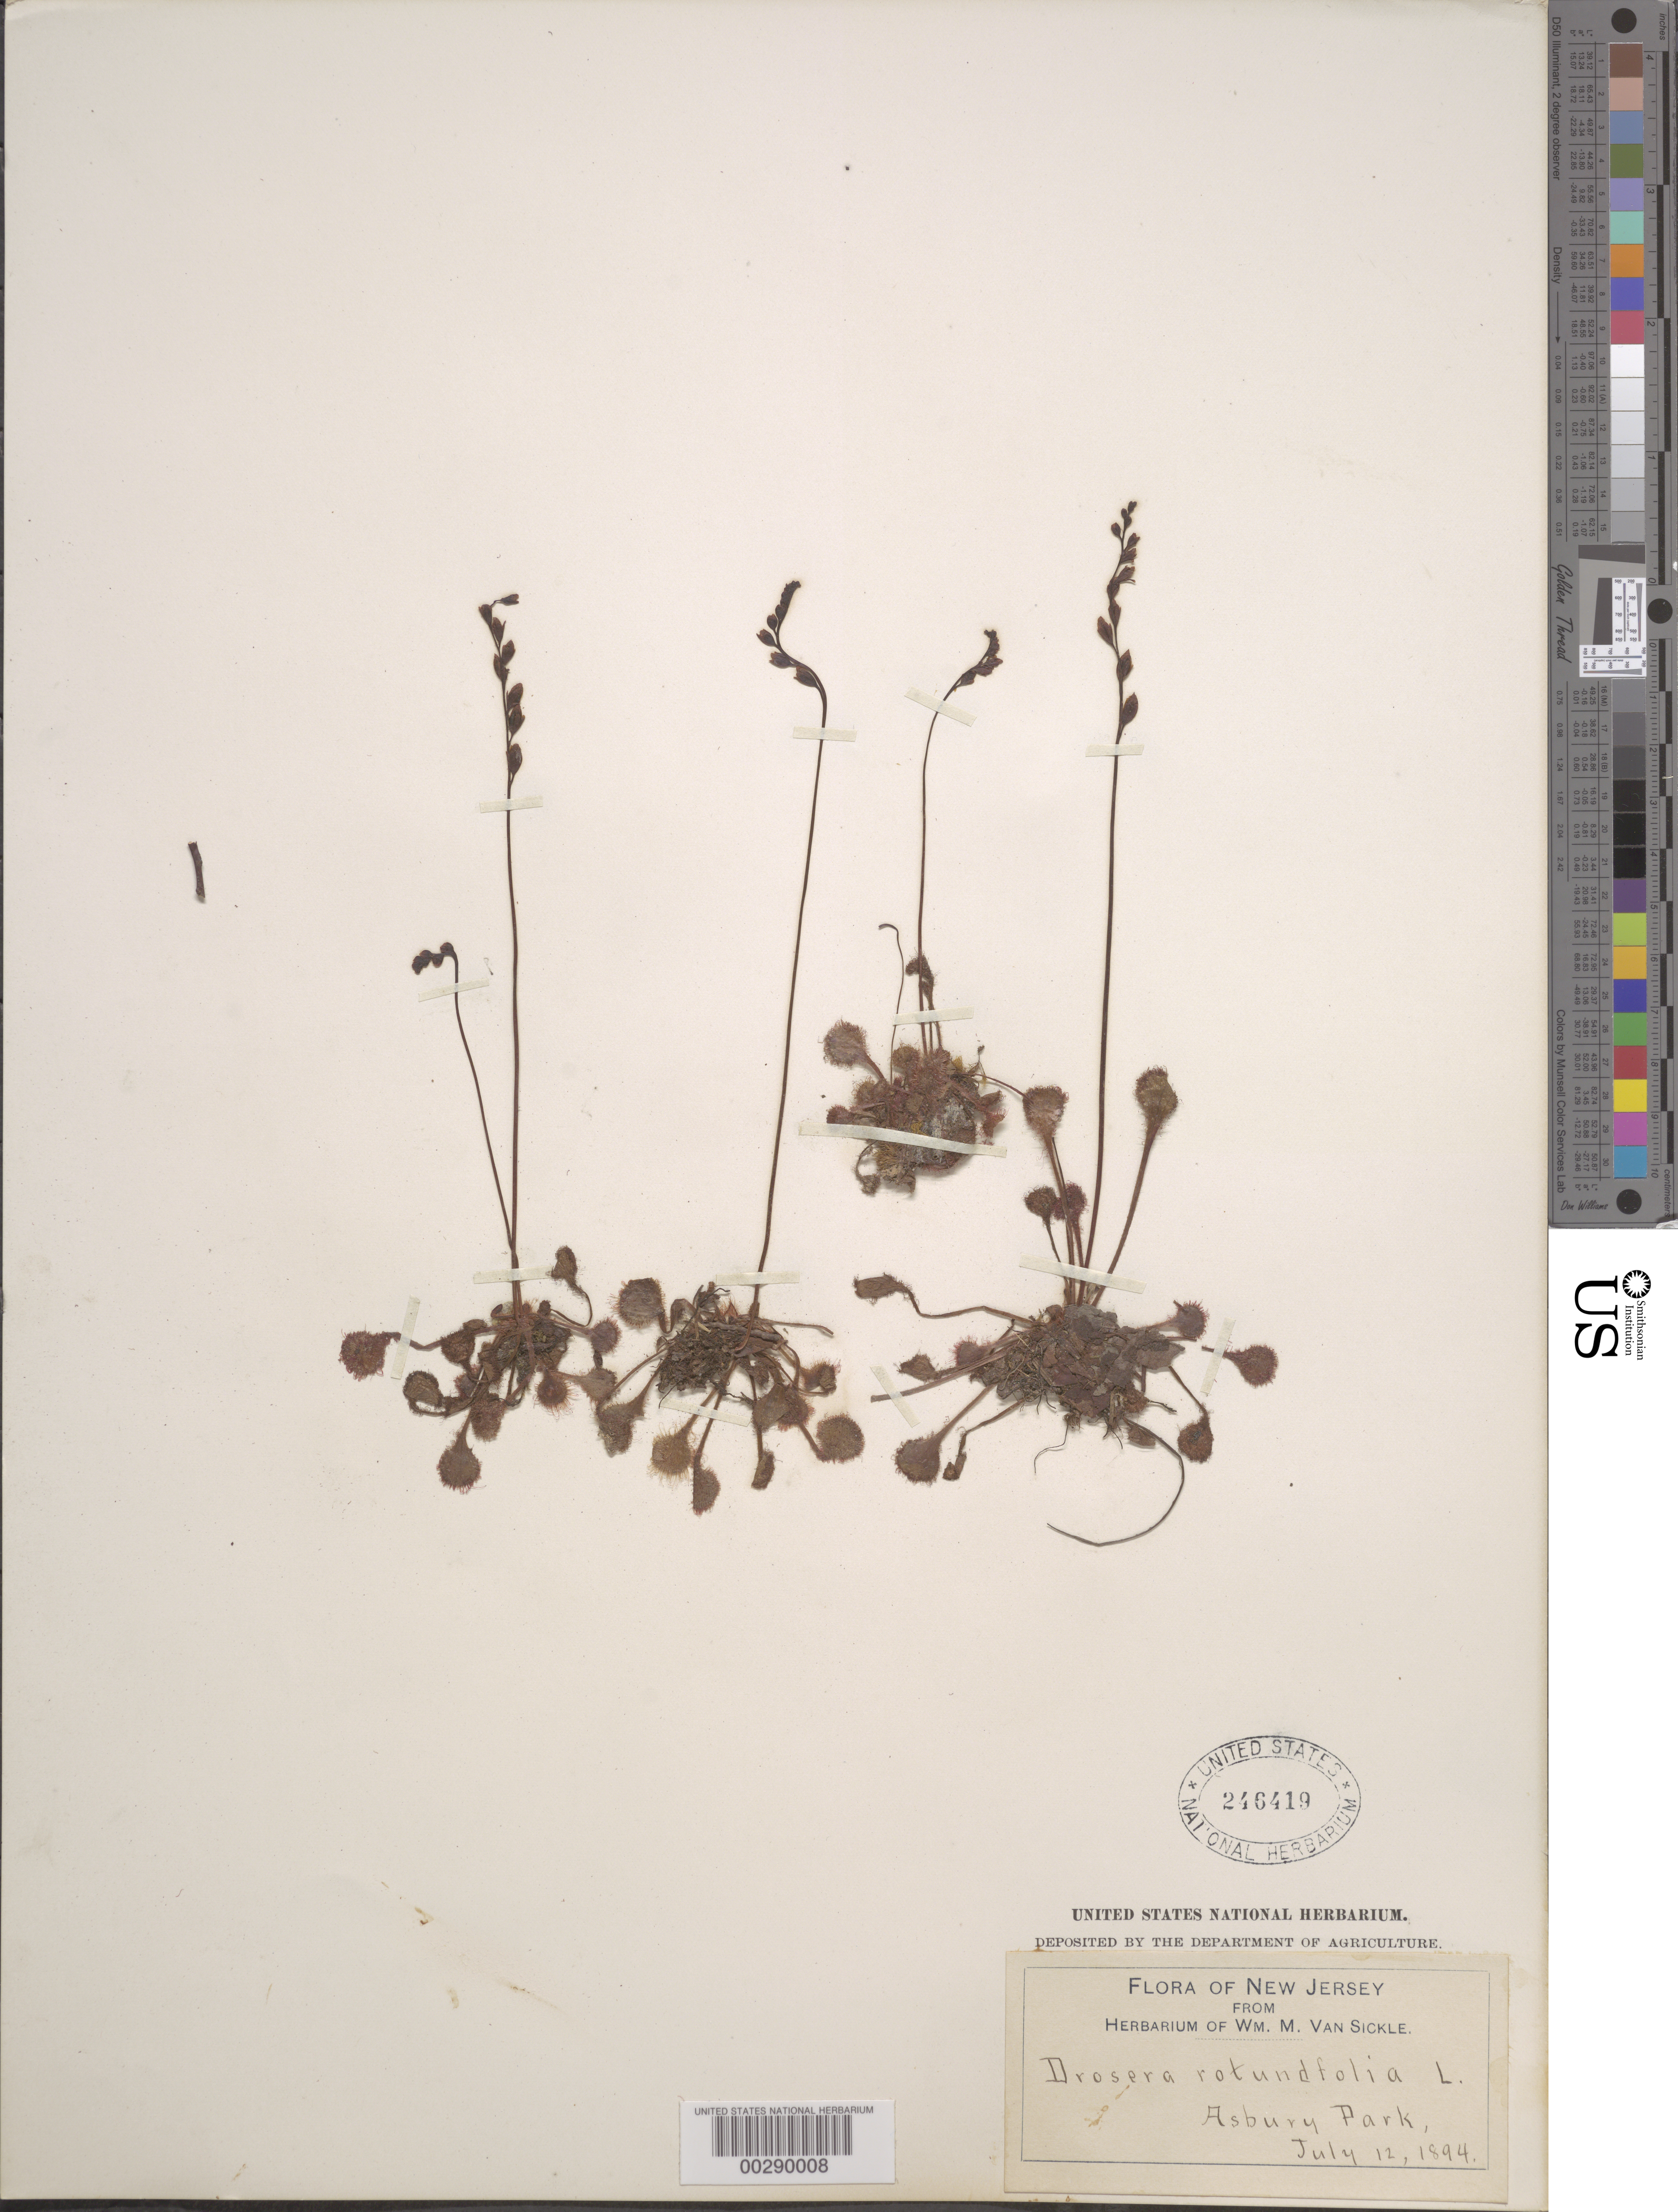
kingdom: Plantae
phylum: Tracheophyta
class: Magnoliopsida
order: Caryophyllales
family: Droseraceae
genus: Drosera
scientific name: Drosera rotundifolia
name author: L.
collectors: W. M. Van Sickle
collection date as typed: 12 Jul 1894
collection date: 1894-07-12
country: United States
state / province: New Jersey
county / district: Monmouth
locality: Asbury park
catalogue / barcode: US 246419